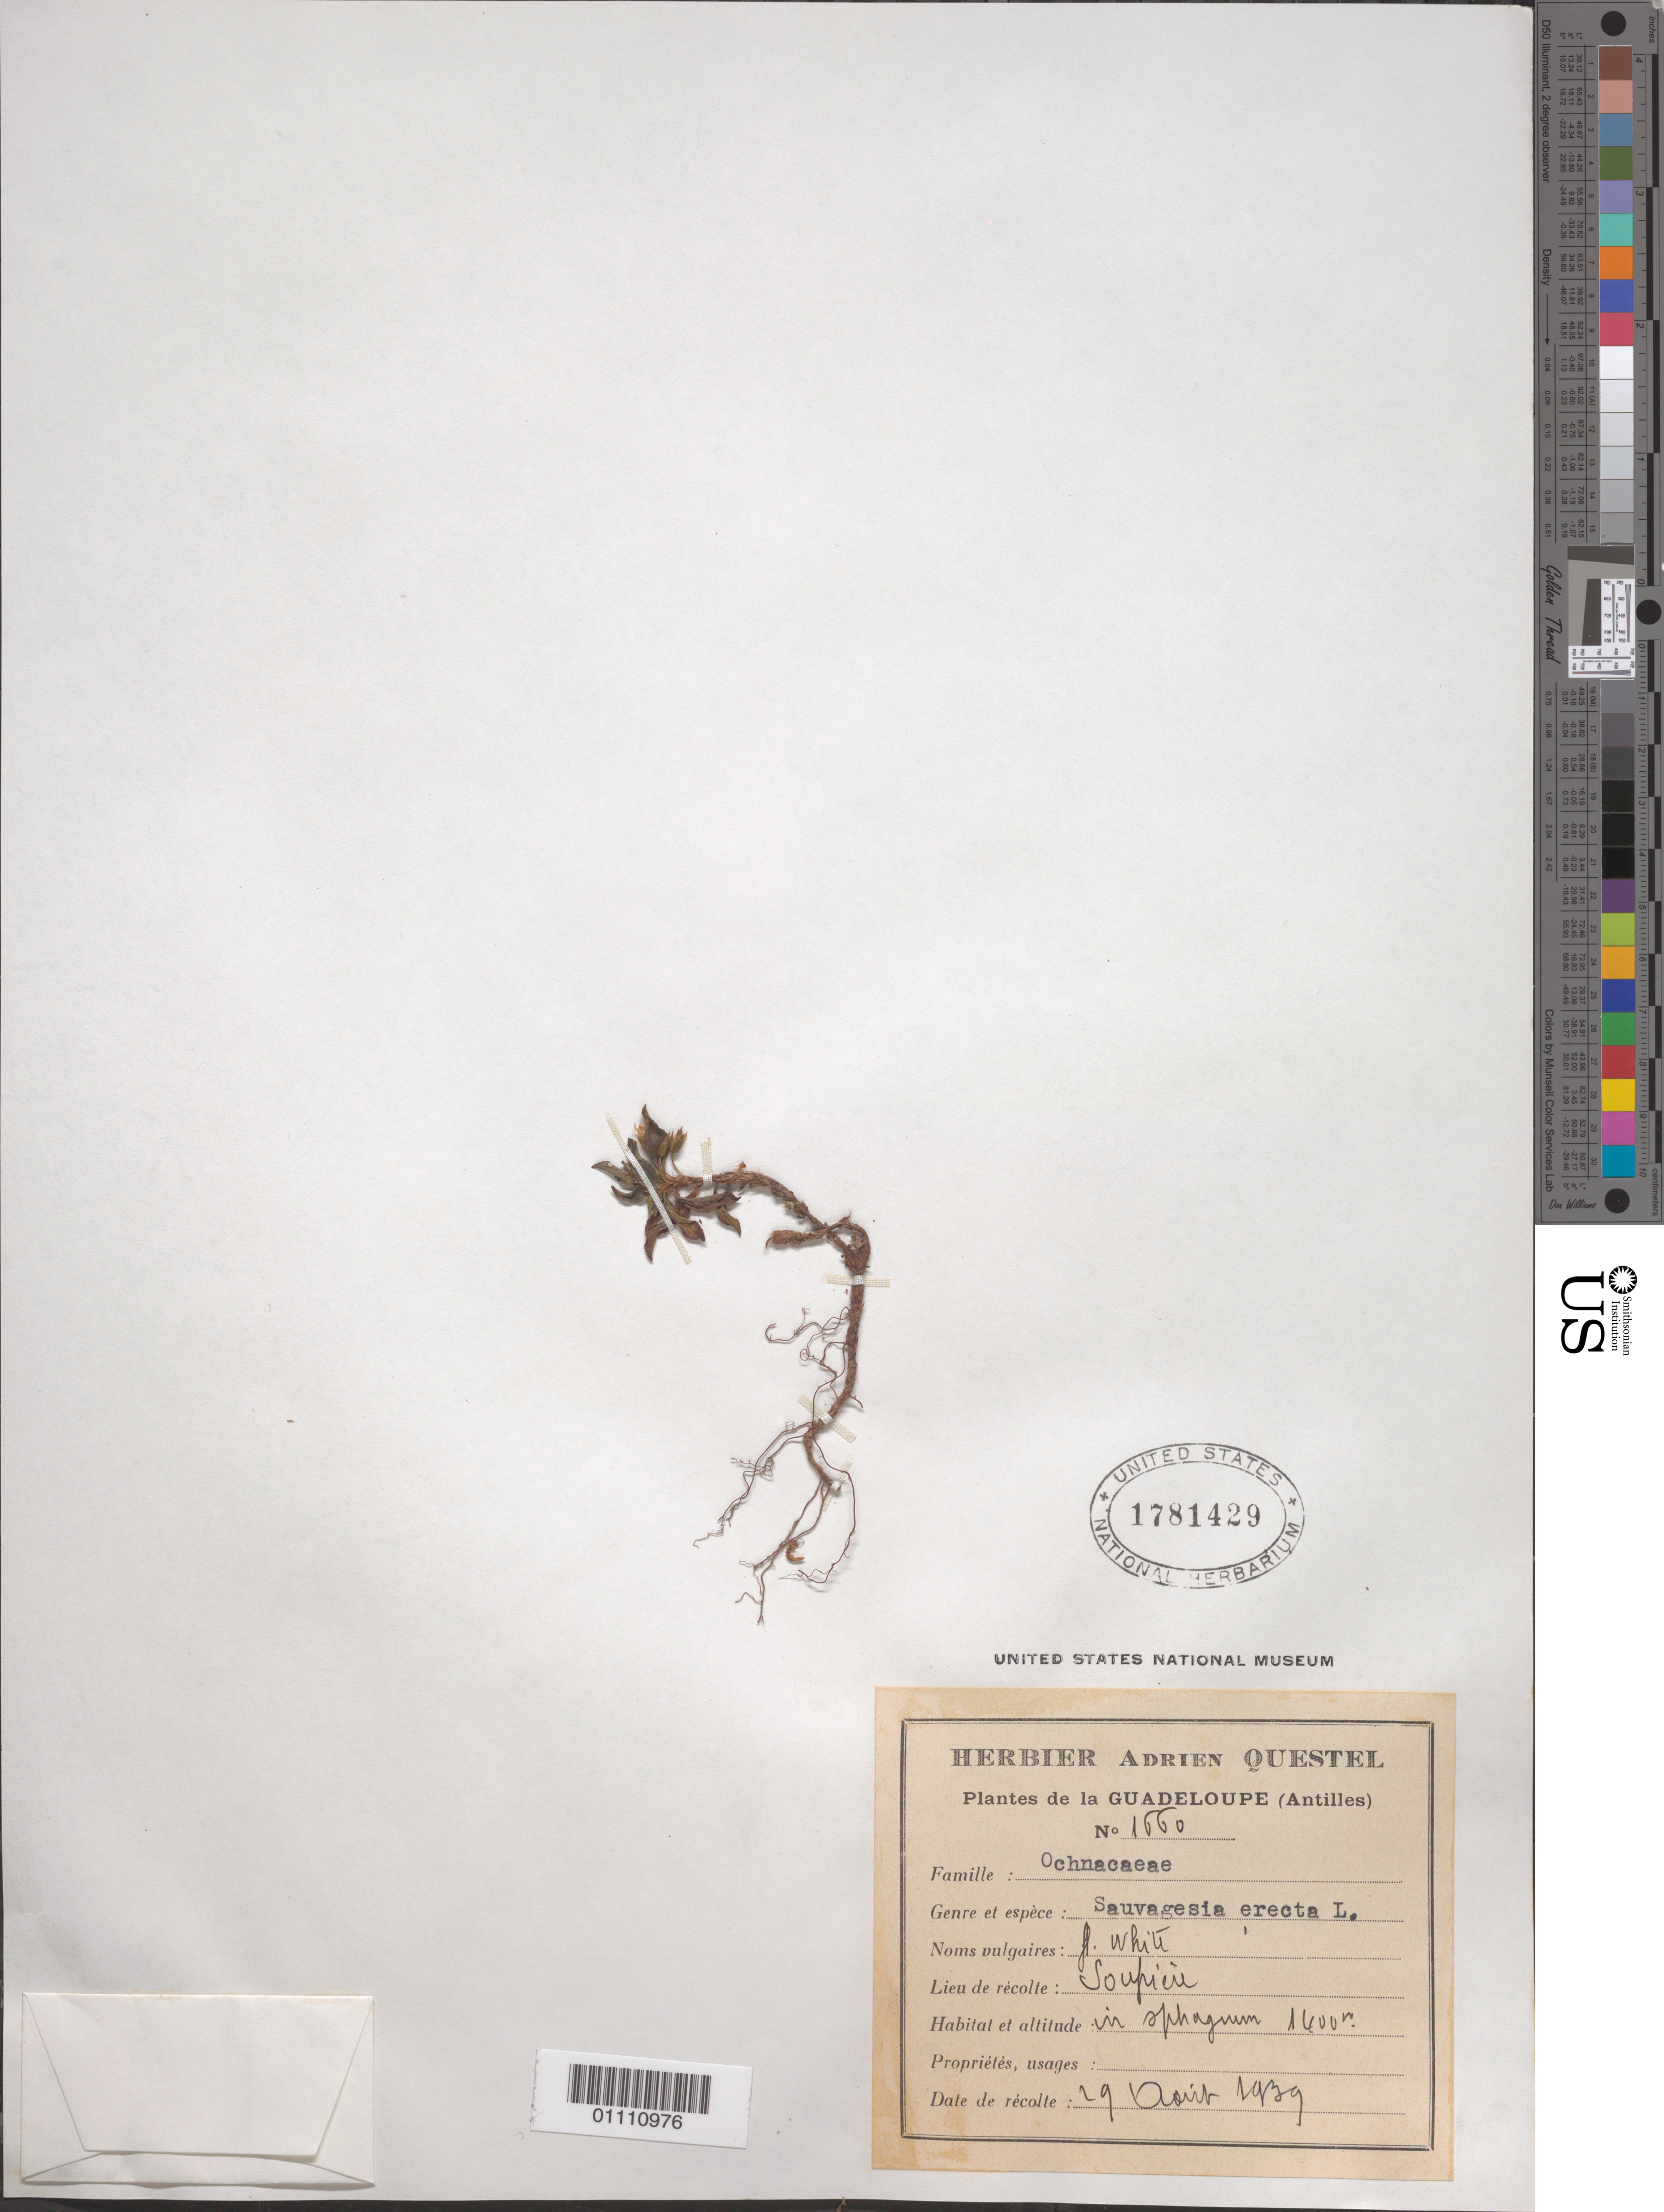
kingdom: Plantae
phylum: Tracheophyta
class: Magnoliopsida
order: Malpighiales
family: Ochnaceae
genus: Sauvagesia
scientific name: Sauvagesia erecta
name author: L.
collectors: A. Questel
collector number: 1660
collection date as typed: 19 Aug 1939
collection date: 1939-08-19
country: Guadeloupe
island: Basse Terre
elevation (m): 1400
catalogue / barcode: US 1781429